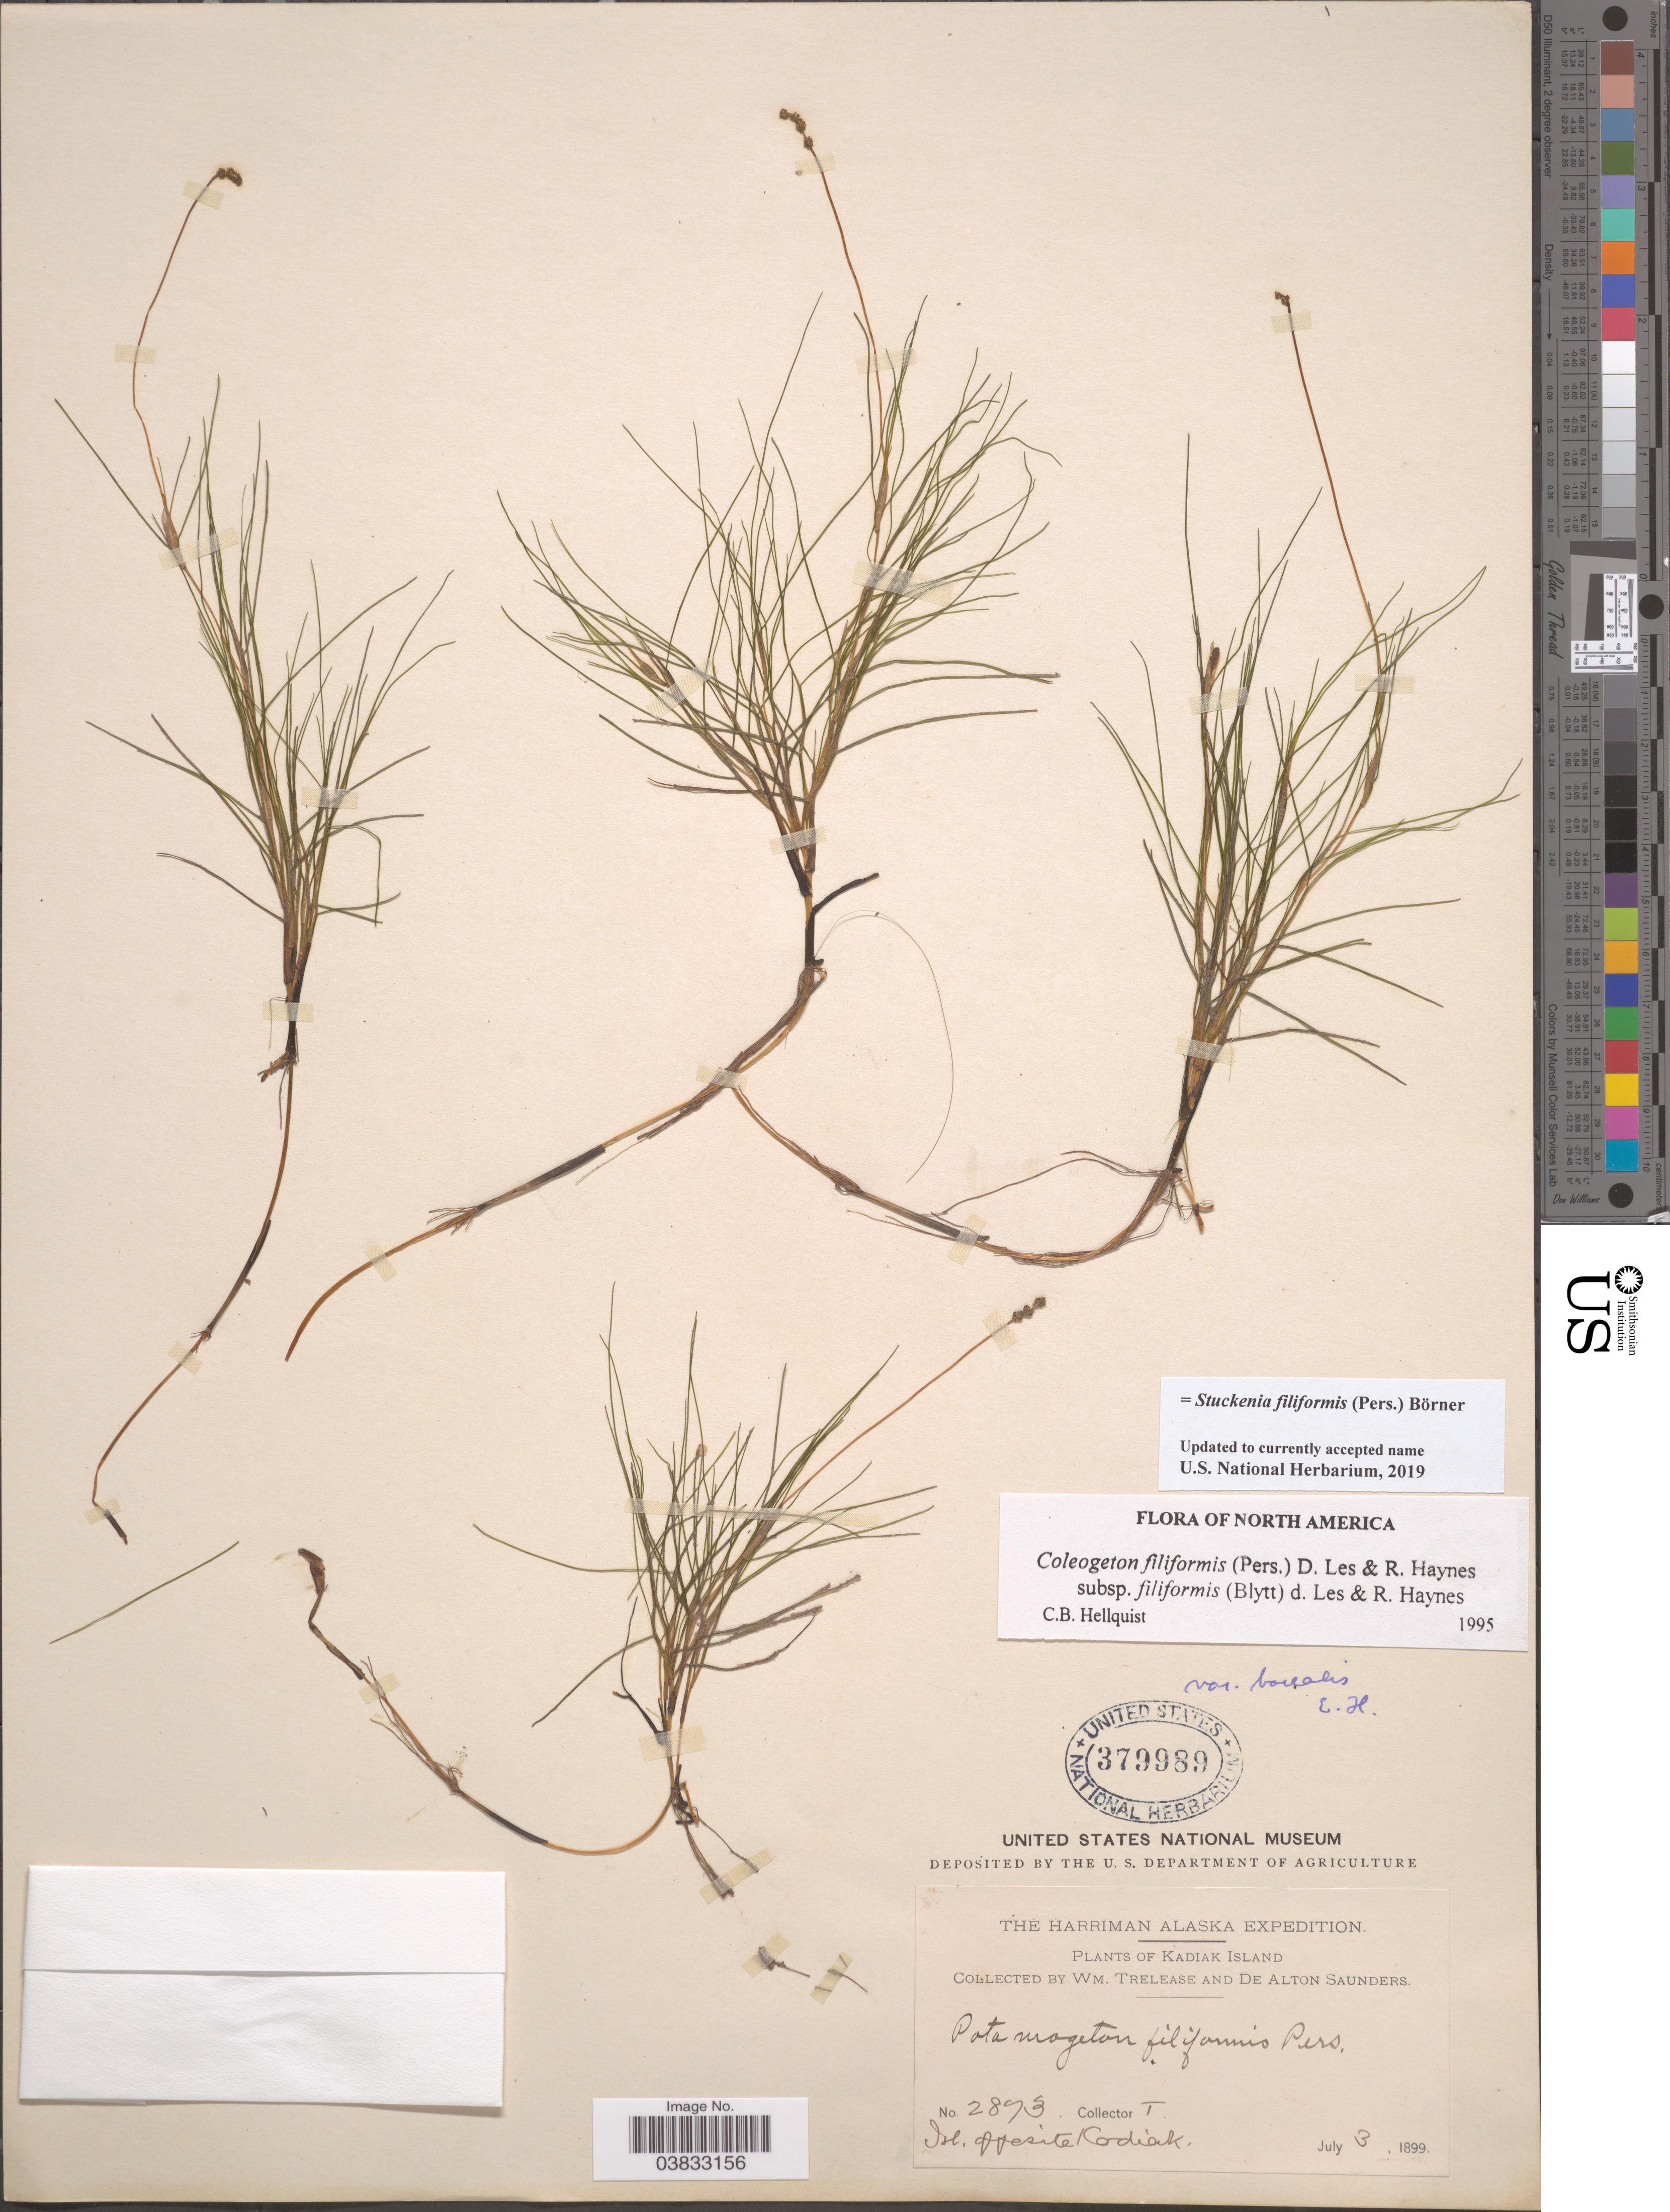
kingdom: Plantae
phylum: Tracheophyta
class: Liliopsida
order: Alismatales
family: Potamogetonaceae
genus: Stuckenia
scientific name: Stuckenia filiformis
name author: (Pers.) Börner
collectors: W. Trelease & D. A. Saunders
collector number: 2873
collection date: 1899-07-03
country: United States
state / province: Alaska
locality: Kadiak Island. Isl. opposite Kodiak.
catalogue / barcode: US 379989